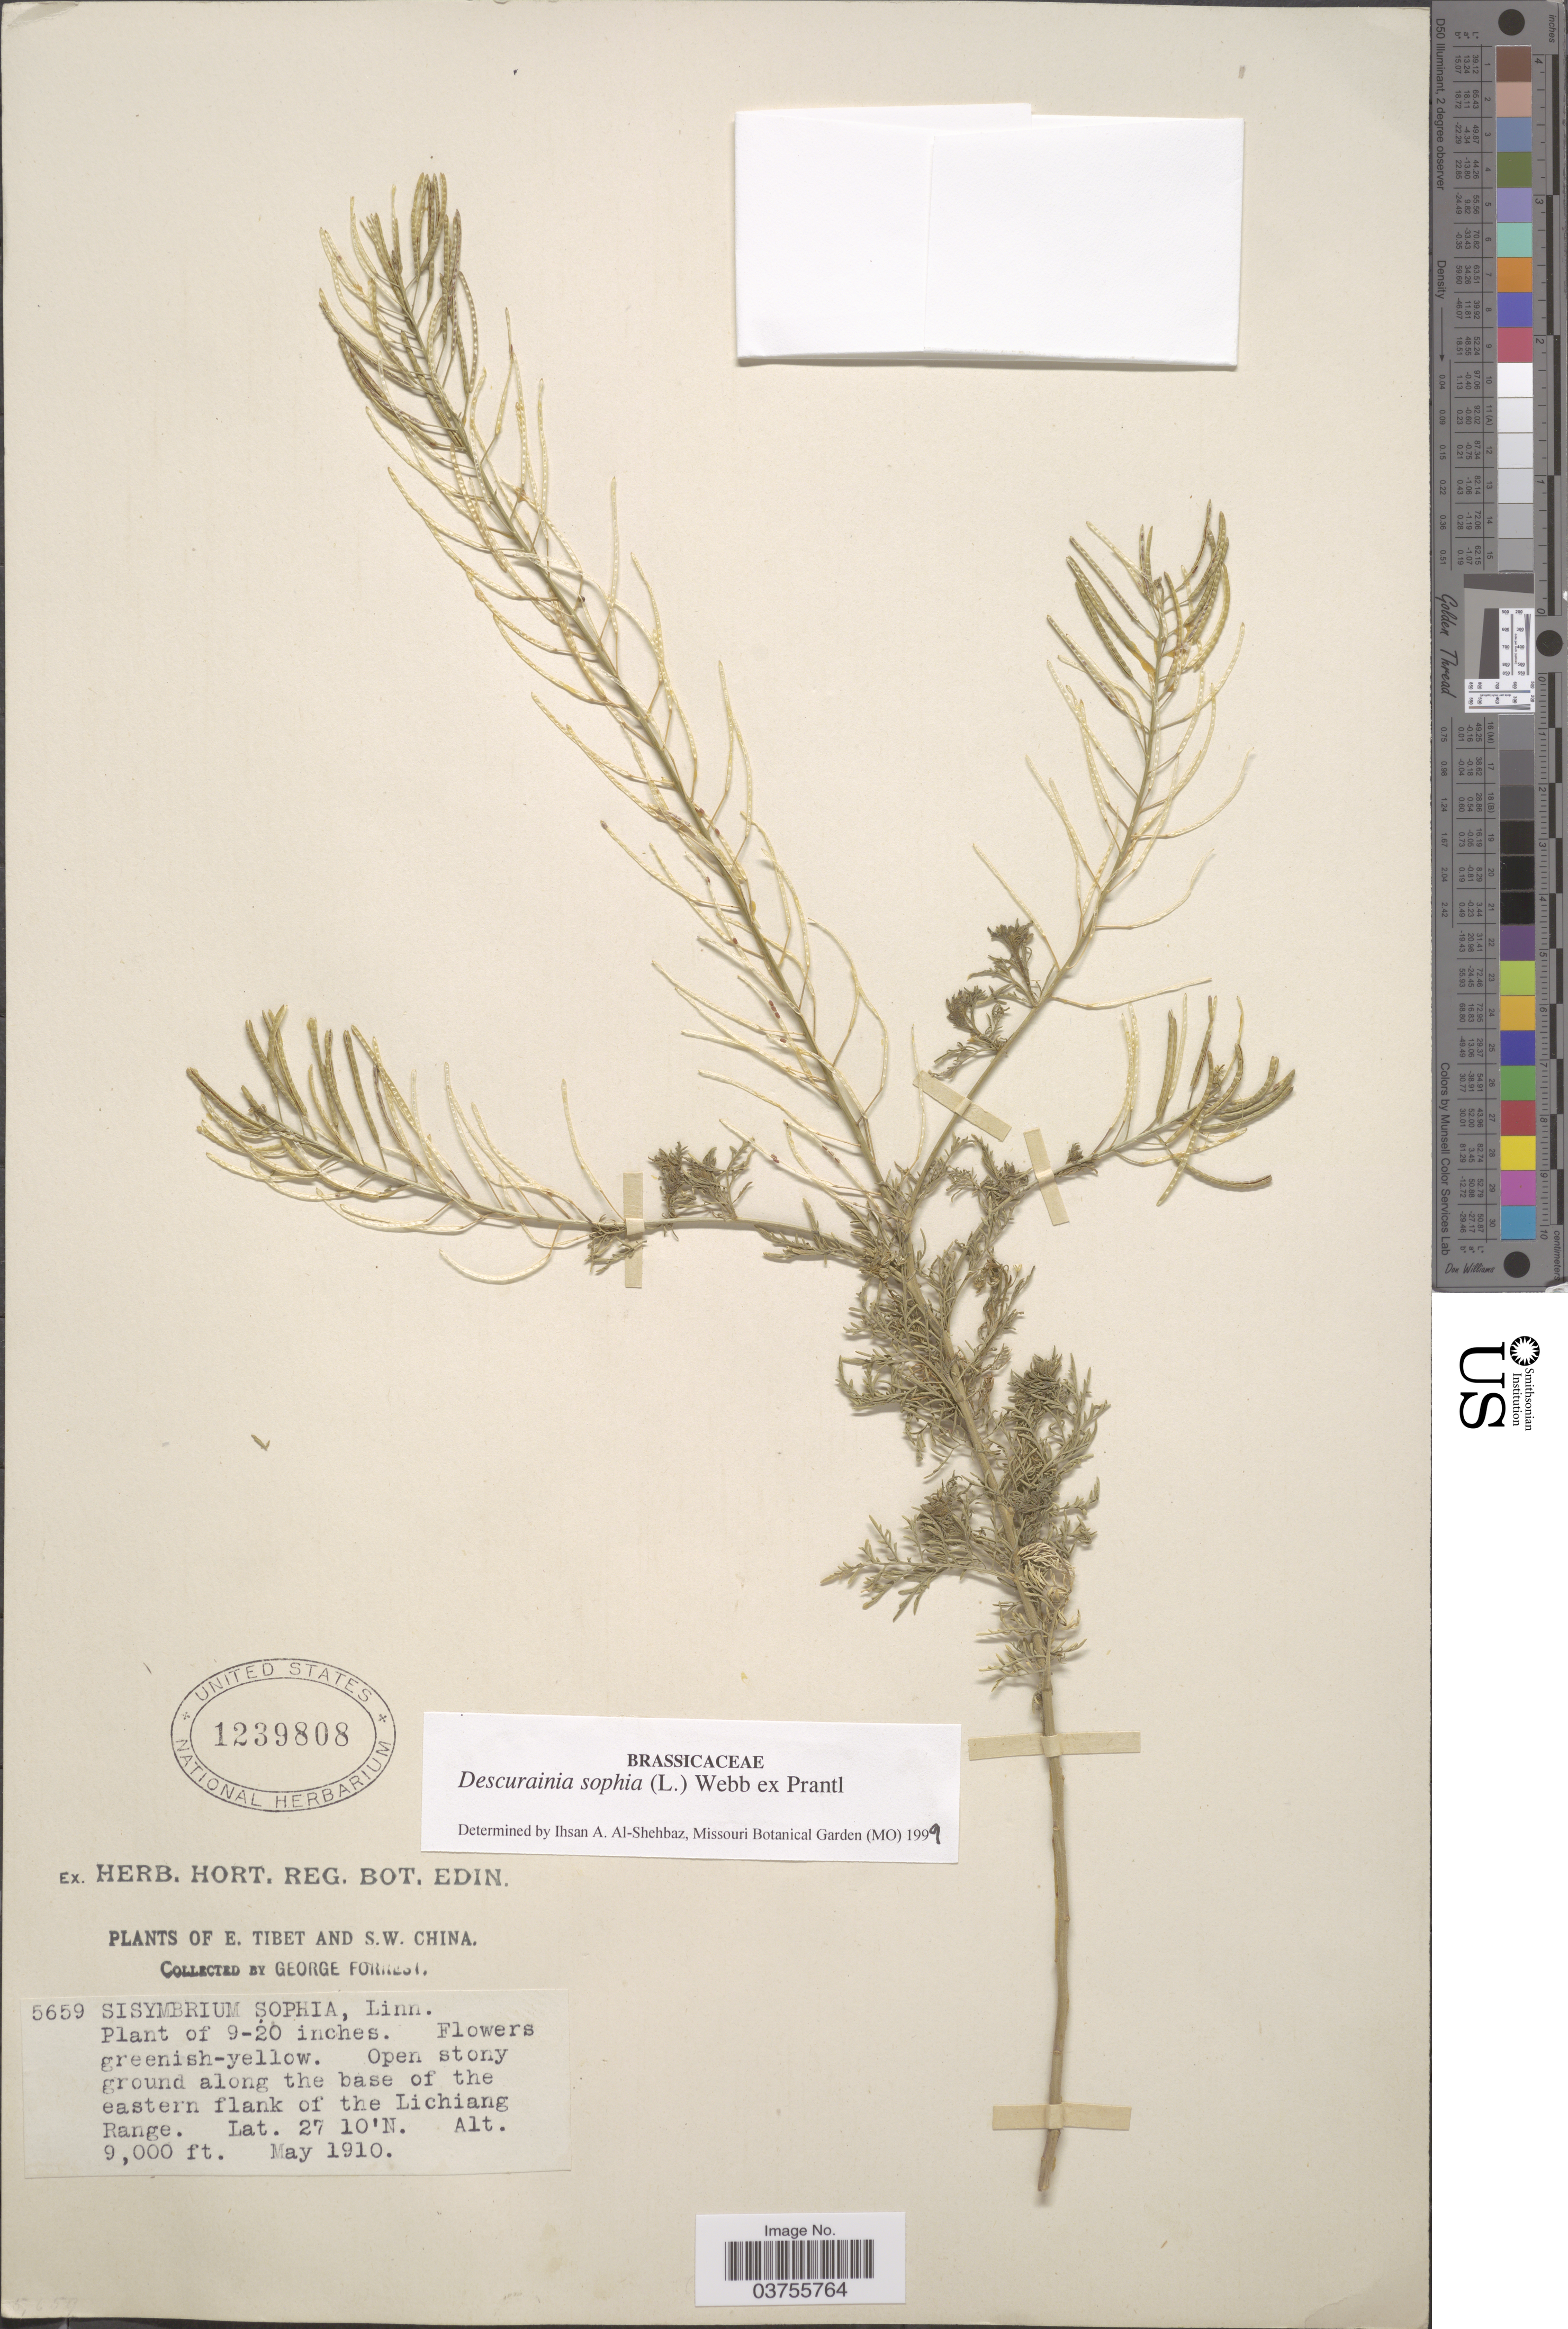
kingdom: Plantae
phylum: Tracheophyta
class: Magnoliopsida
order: Brassicales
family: Brassicaceae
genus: Sophia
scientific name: Sophia sophia (L.) Britton nom. illeg. (tautonym)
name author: (L.) Britton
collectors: G. Forrest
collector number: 5659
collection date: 1910-05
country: China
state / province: Xizang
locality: E. Tibet and S.W. China. Open stony ground along the base of the eastern flank of the Lichiang Range.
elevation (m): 2743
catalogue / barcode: US 1239808